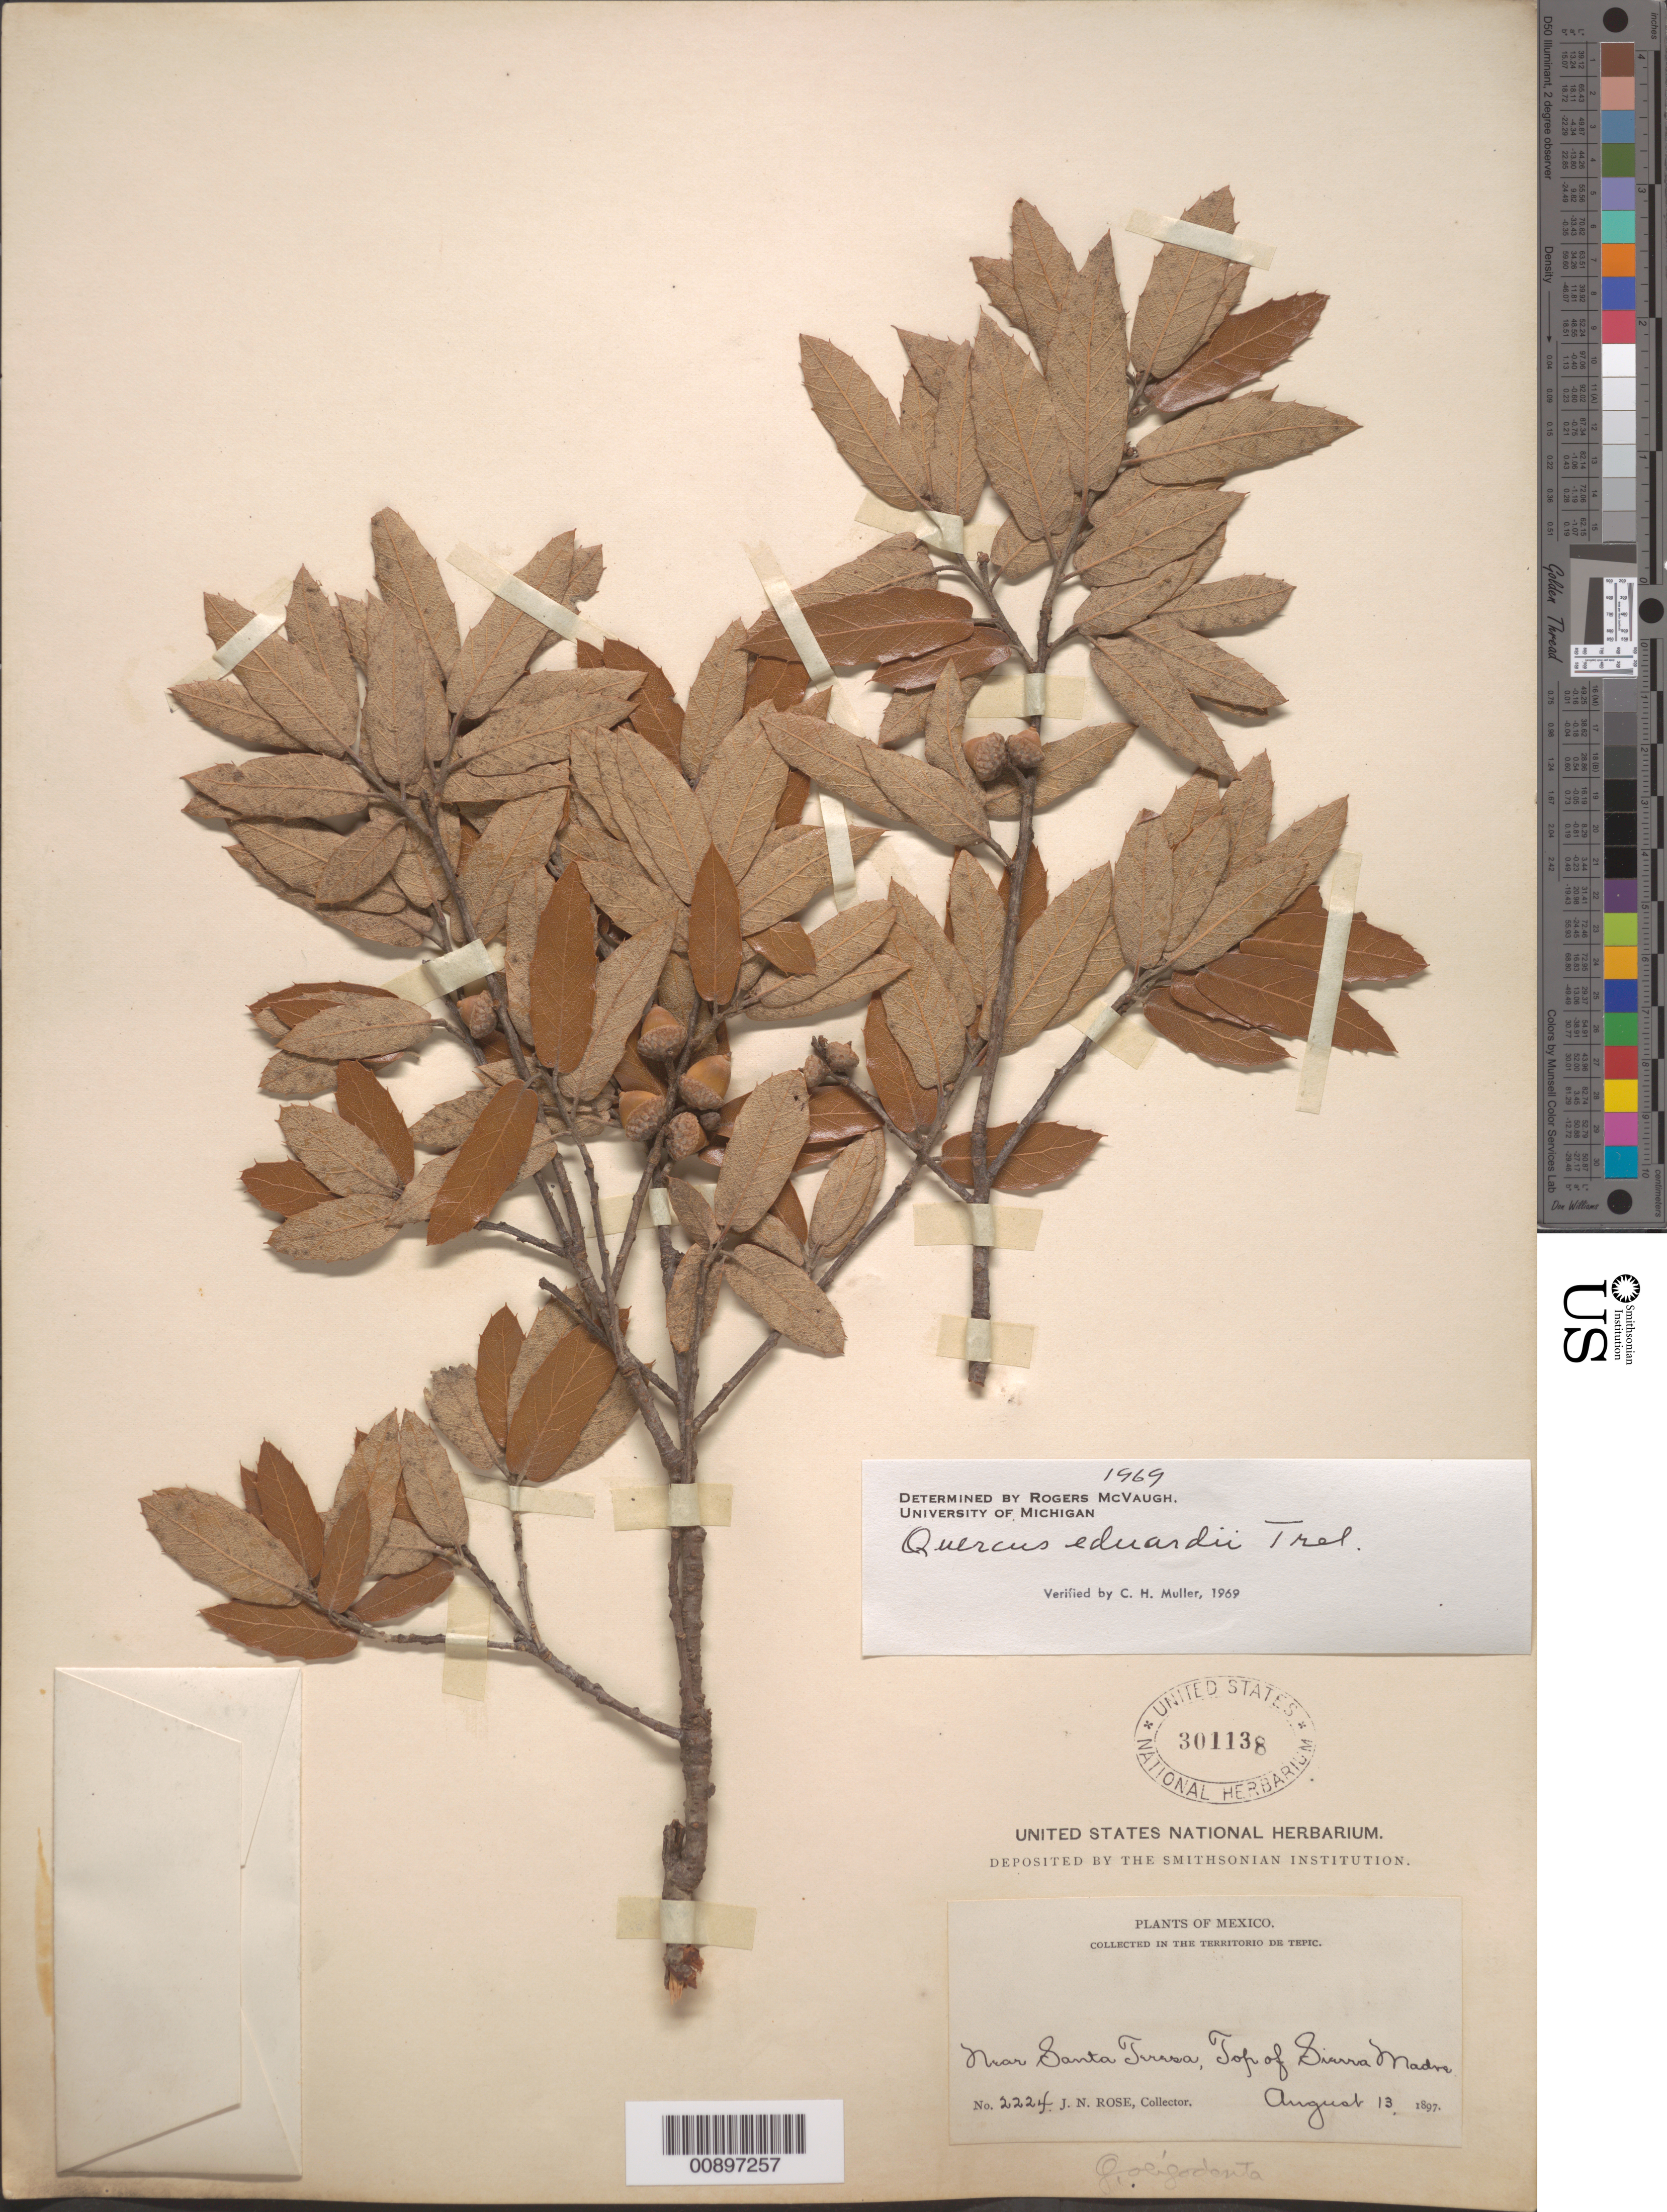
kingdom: Plantae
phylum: Tracheophyta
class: Magnoliopsida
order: Fagales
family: Fagaceae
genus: Quercus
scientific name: Quercus eduardii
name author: Trel.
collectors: J. N. Rose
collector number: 2224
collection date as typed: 13 Aug 1897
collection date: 1897-08-13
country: Mexico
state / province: Nayarit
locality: Near Santa Teresa, Top of Sierra Madre. Territorio de Tepic.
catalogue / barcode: US 301138